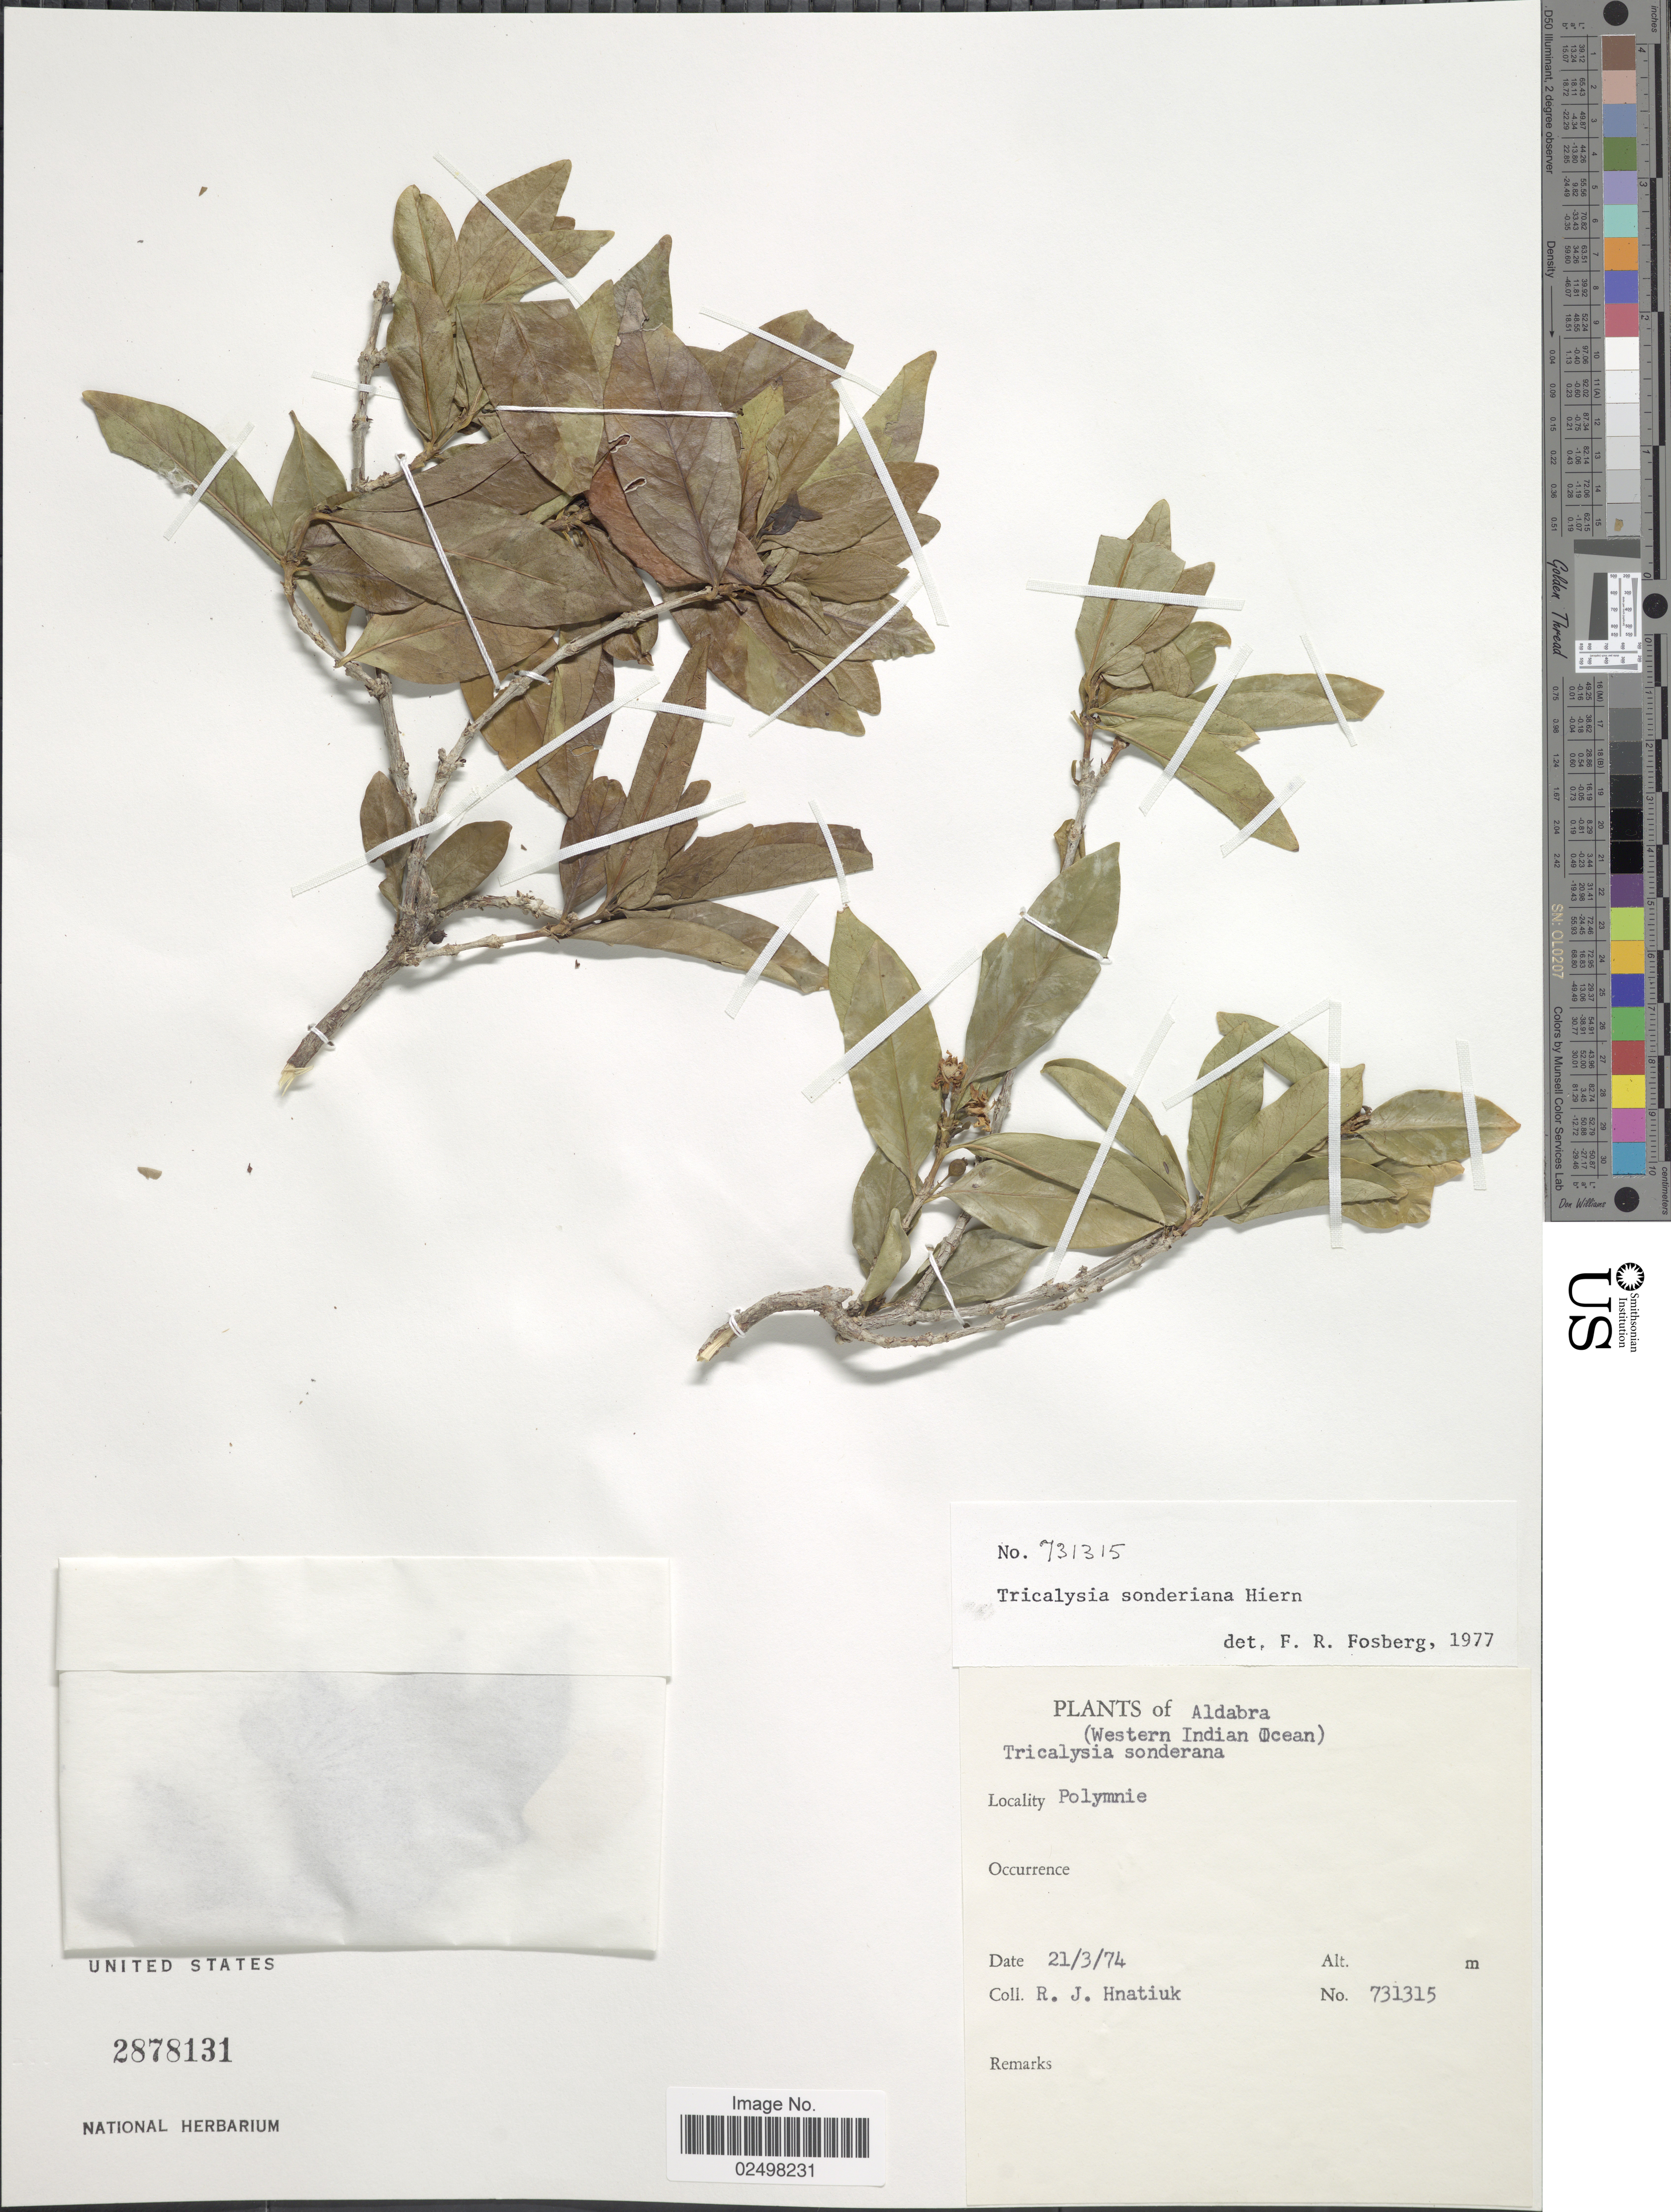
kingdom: Plantae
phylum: Tracheophyta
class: Magnoliopsida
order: Gentianales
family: Rubiaceae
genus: Tricalysia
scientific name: Tricalysia sonderiana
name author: Hiern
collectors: R. Hnatiuk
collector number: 731315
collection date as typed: Transcribed d/m/y: 21/3/74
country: Seychelles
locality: Aldabra (Western Indian Ocean) Polymnie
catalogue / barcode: US 2878131